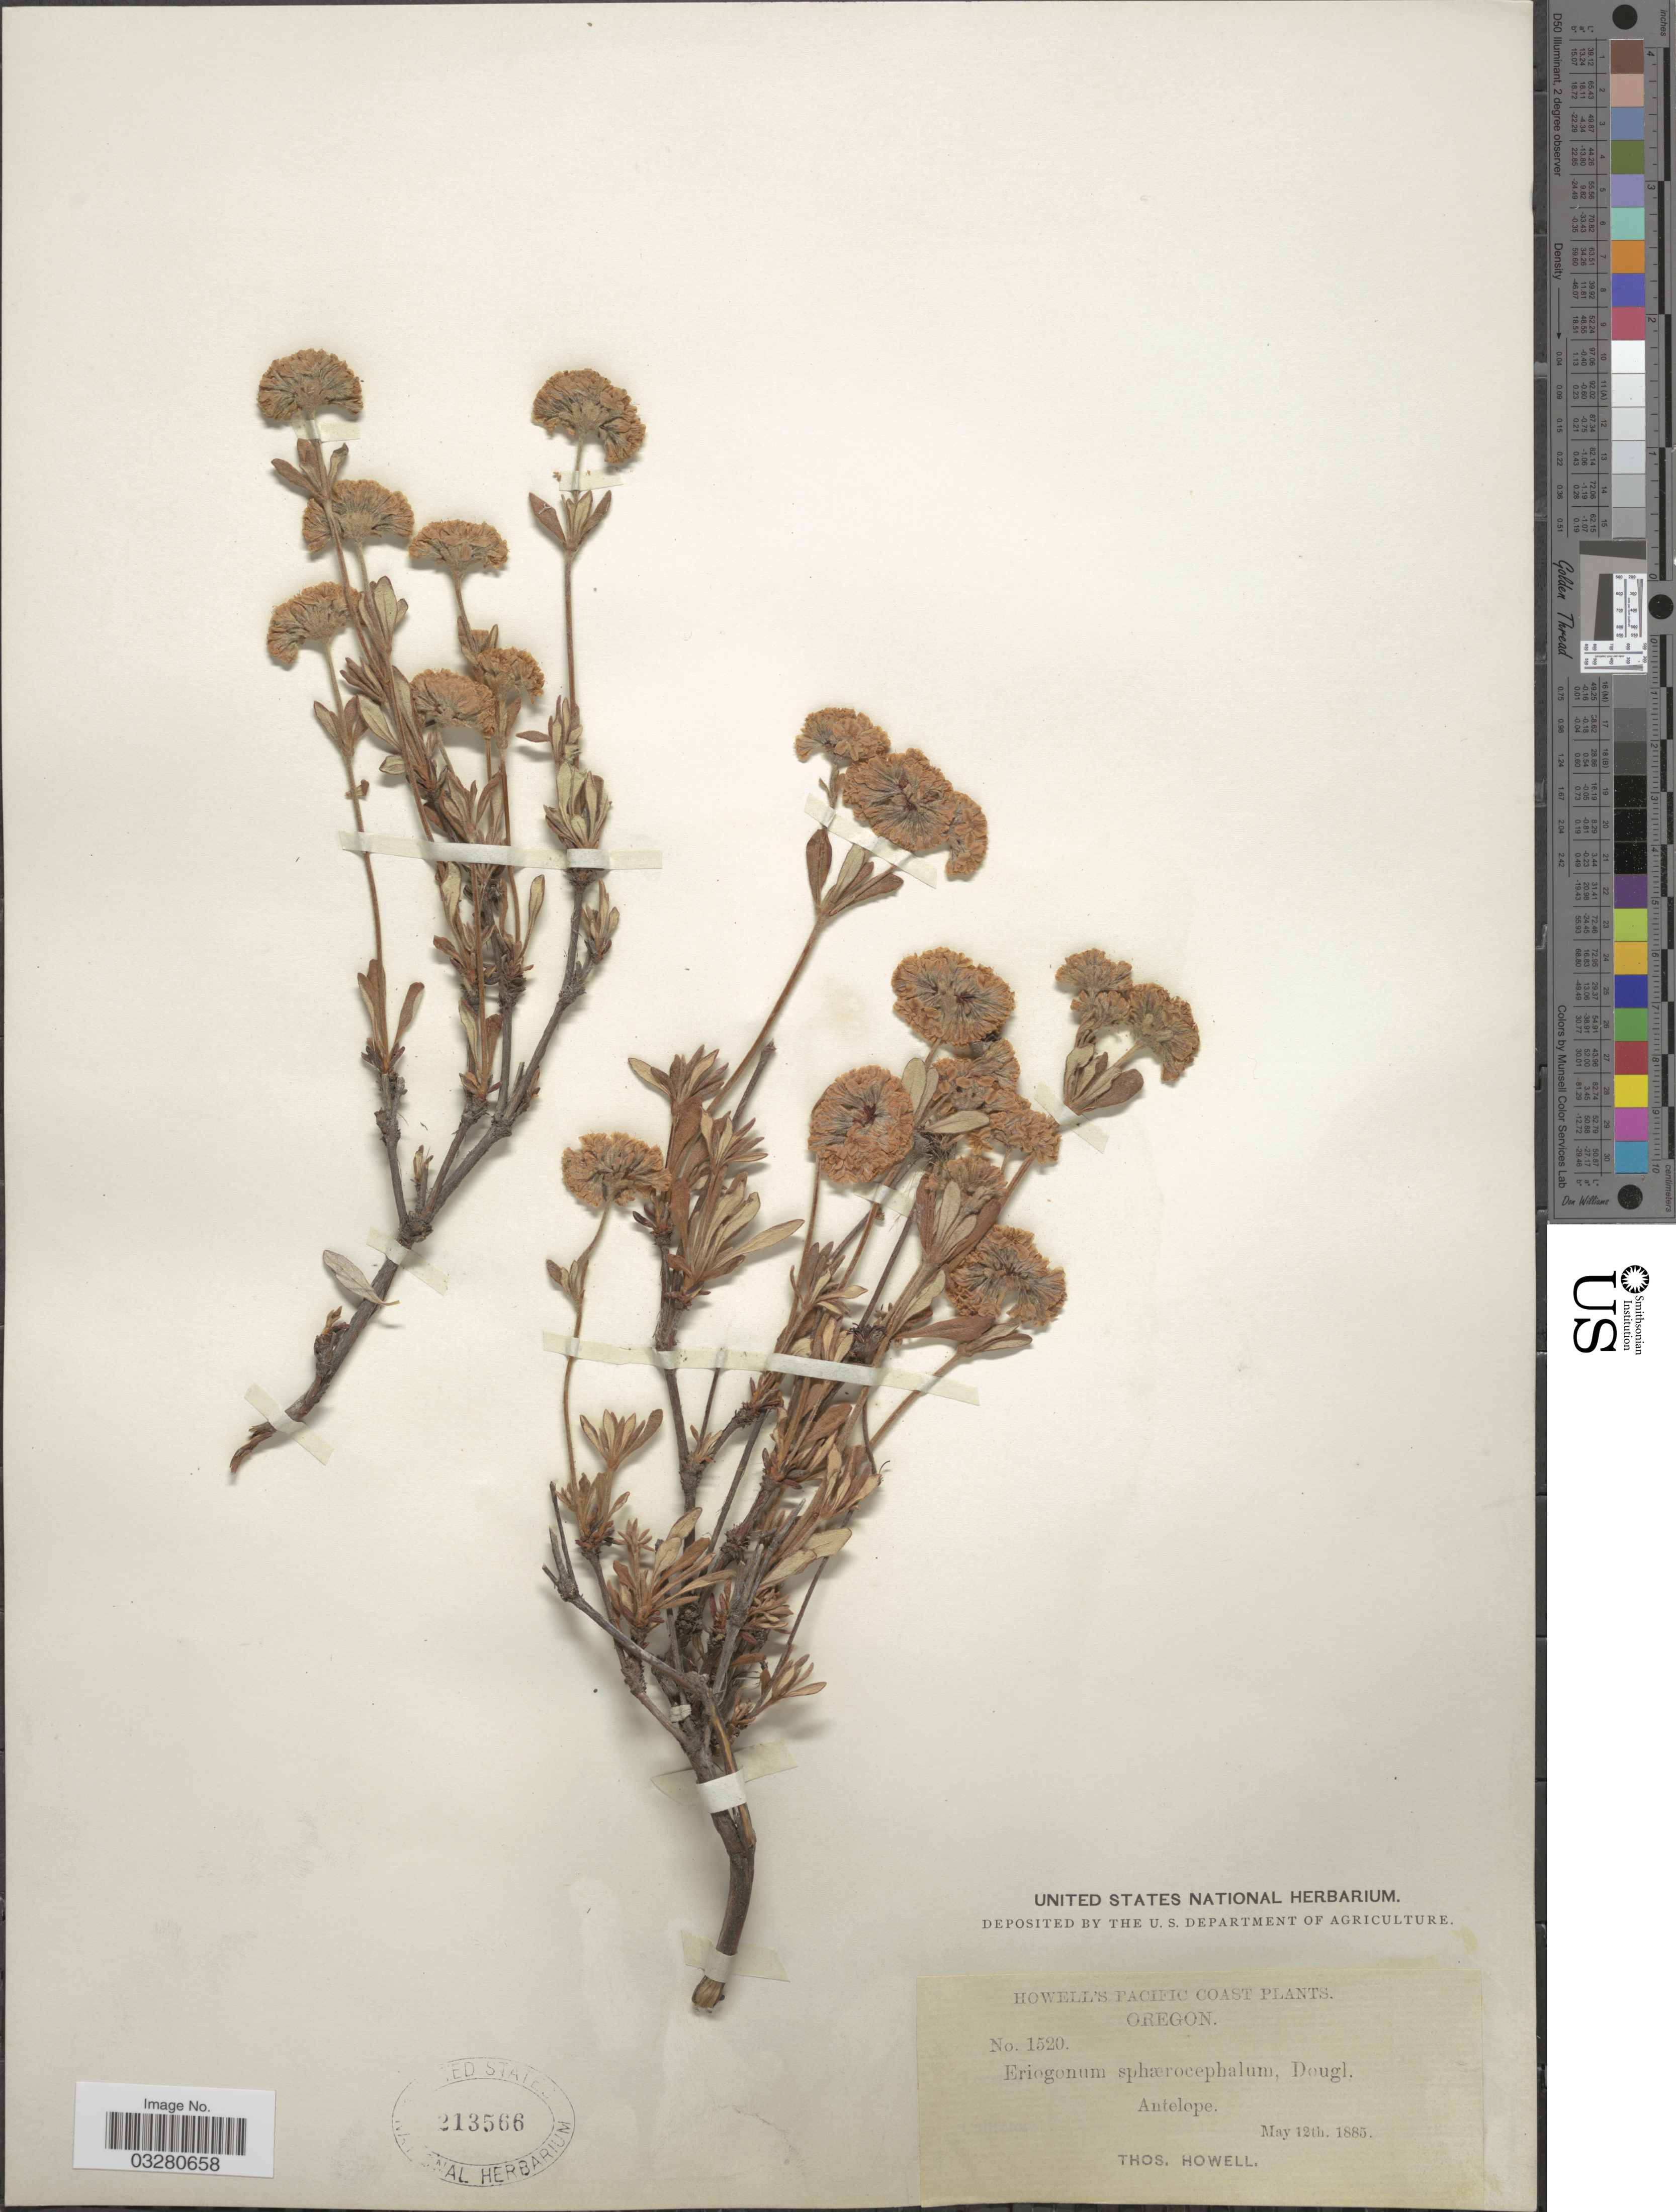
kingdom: Plantae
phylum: Tracheophyta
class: Magnoliopsida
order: Caryophyllales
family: Polygonaceae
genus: Eriogonum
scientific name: Eriogonum sphaerocephalum var. halimioides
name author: (Gand.) S. Stokes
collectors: T. Howell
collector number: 1520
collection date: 1885-05-12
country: United States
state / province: Oregon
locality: Pacific Coast. Antelope.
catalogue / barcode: US 213566